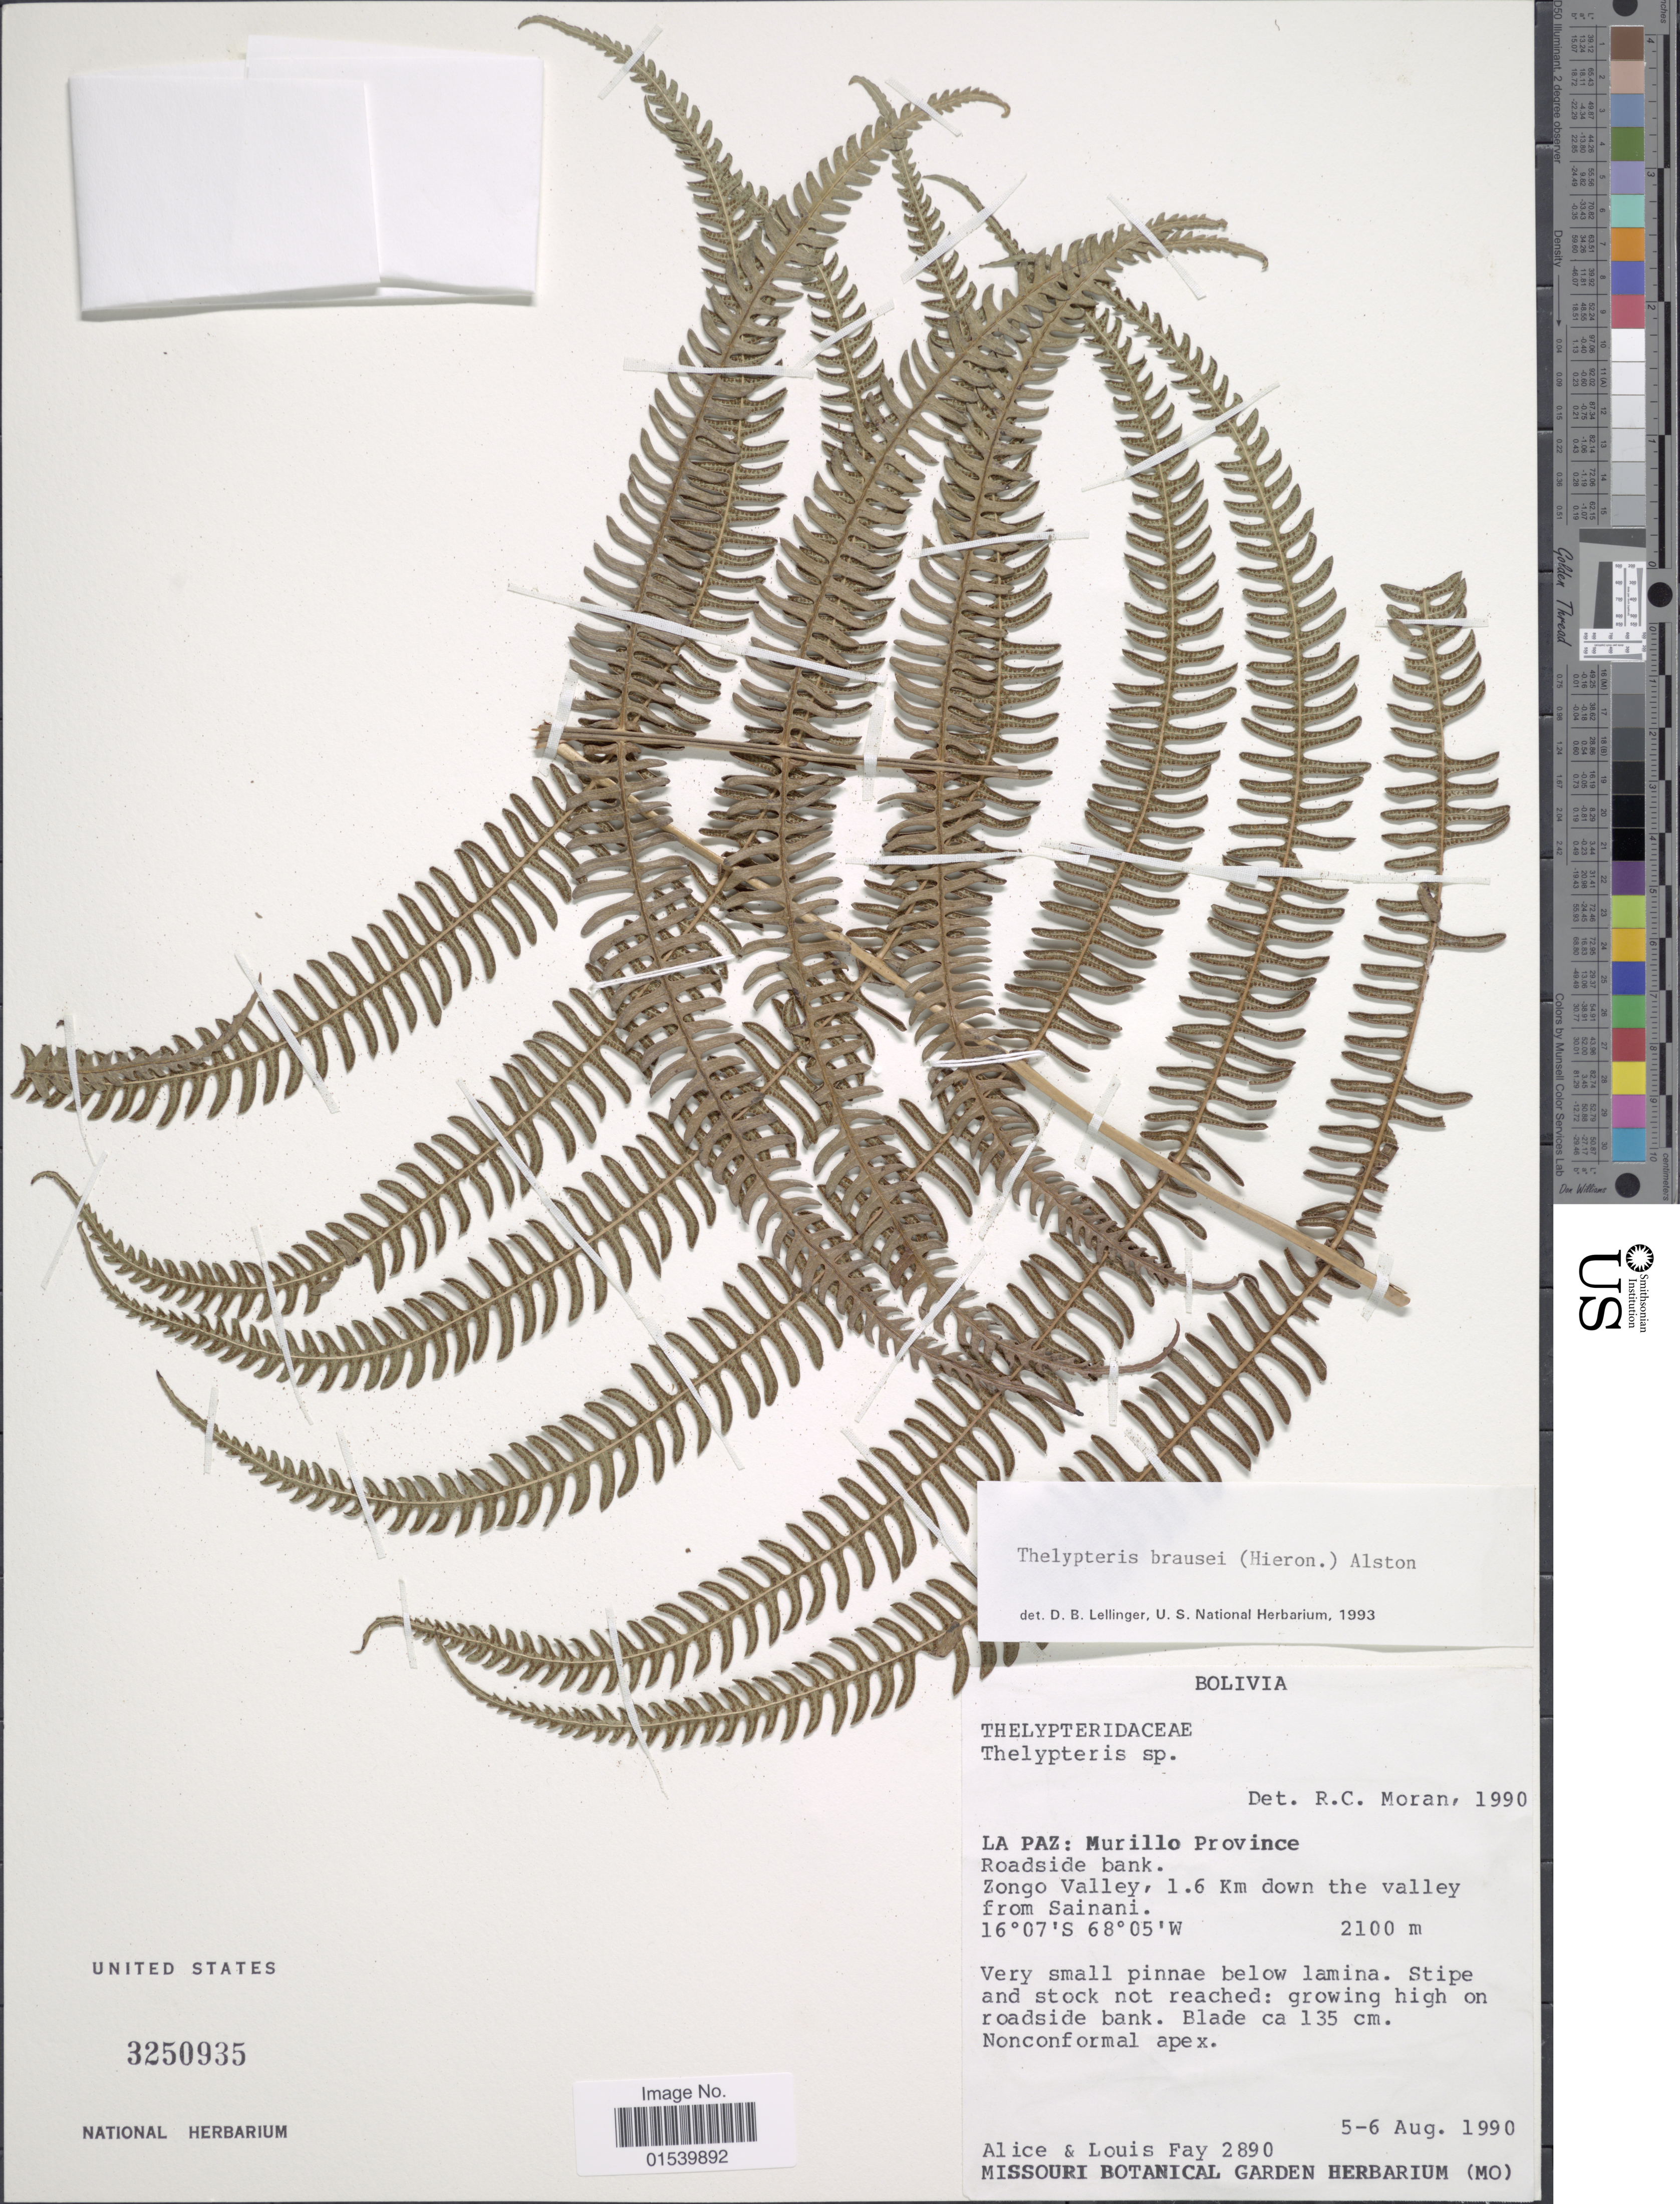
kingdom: Plantae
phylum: Tracheophyta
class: Polypodiopsida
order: Polypodiales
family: Thelypteridaceae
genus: Amauropelta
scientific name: Amauropelta brausei (Hieron.) comb. nov., ined. 2015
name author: (Hieron.)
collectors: A. Fay & L. Fay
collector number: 2890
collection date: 1990-08-05/1990-08-06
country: Bolivia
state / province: La Paz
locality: Murillo Province, Roadside bank. Zongo Valley, 1.6 Km down the valley from Sainani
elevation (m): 2100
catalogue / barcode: US 3250935